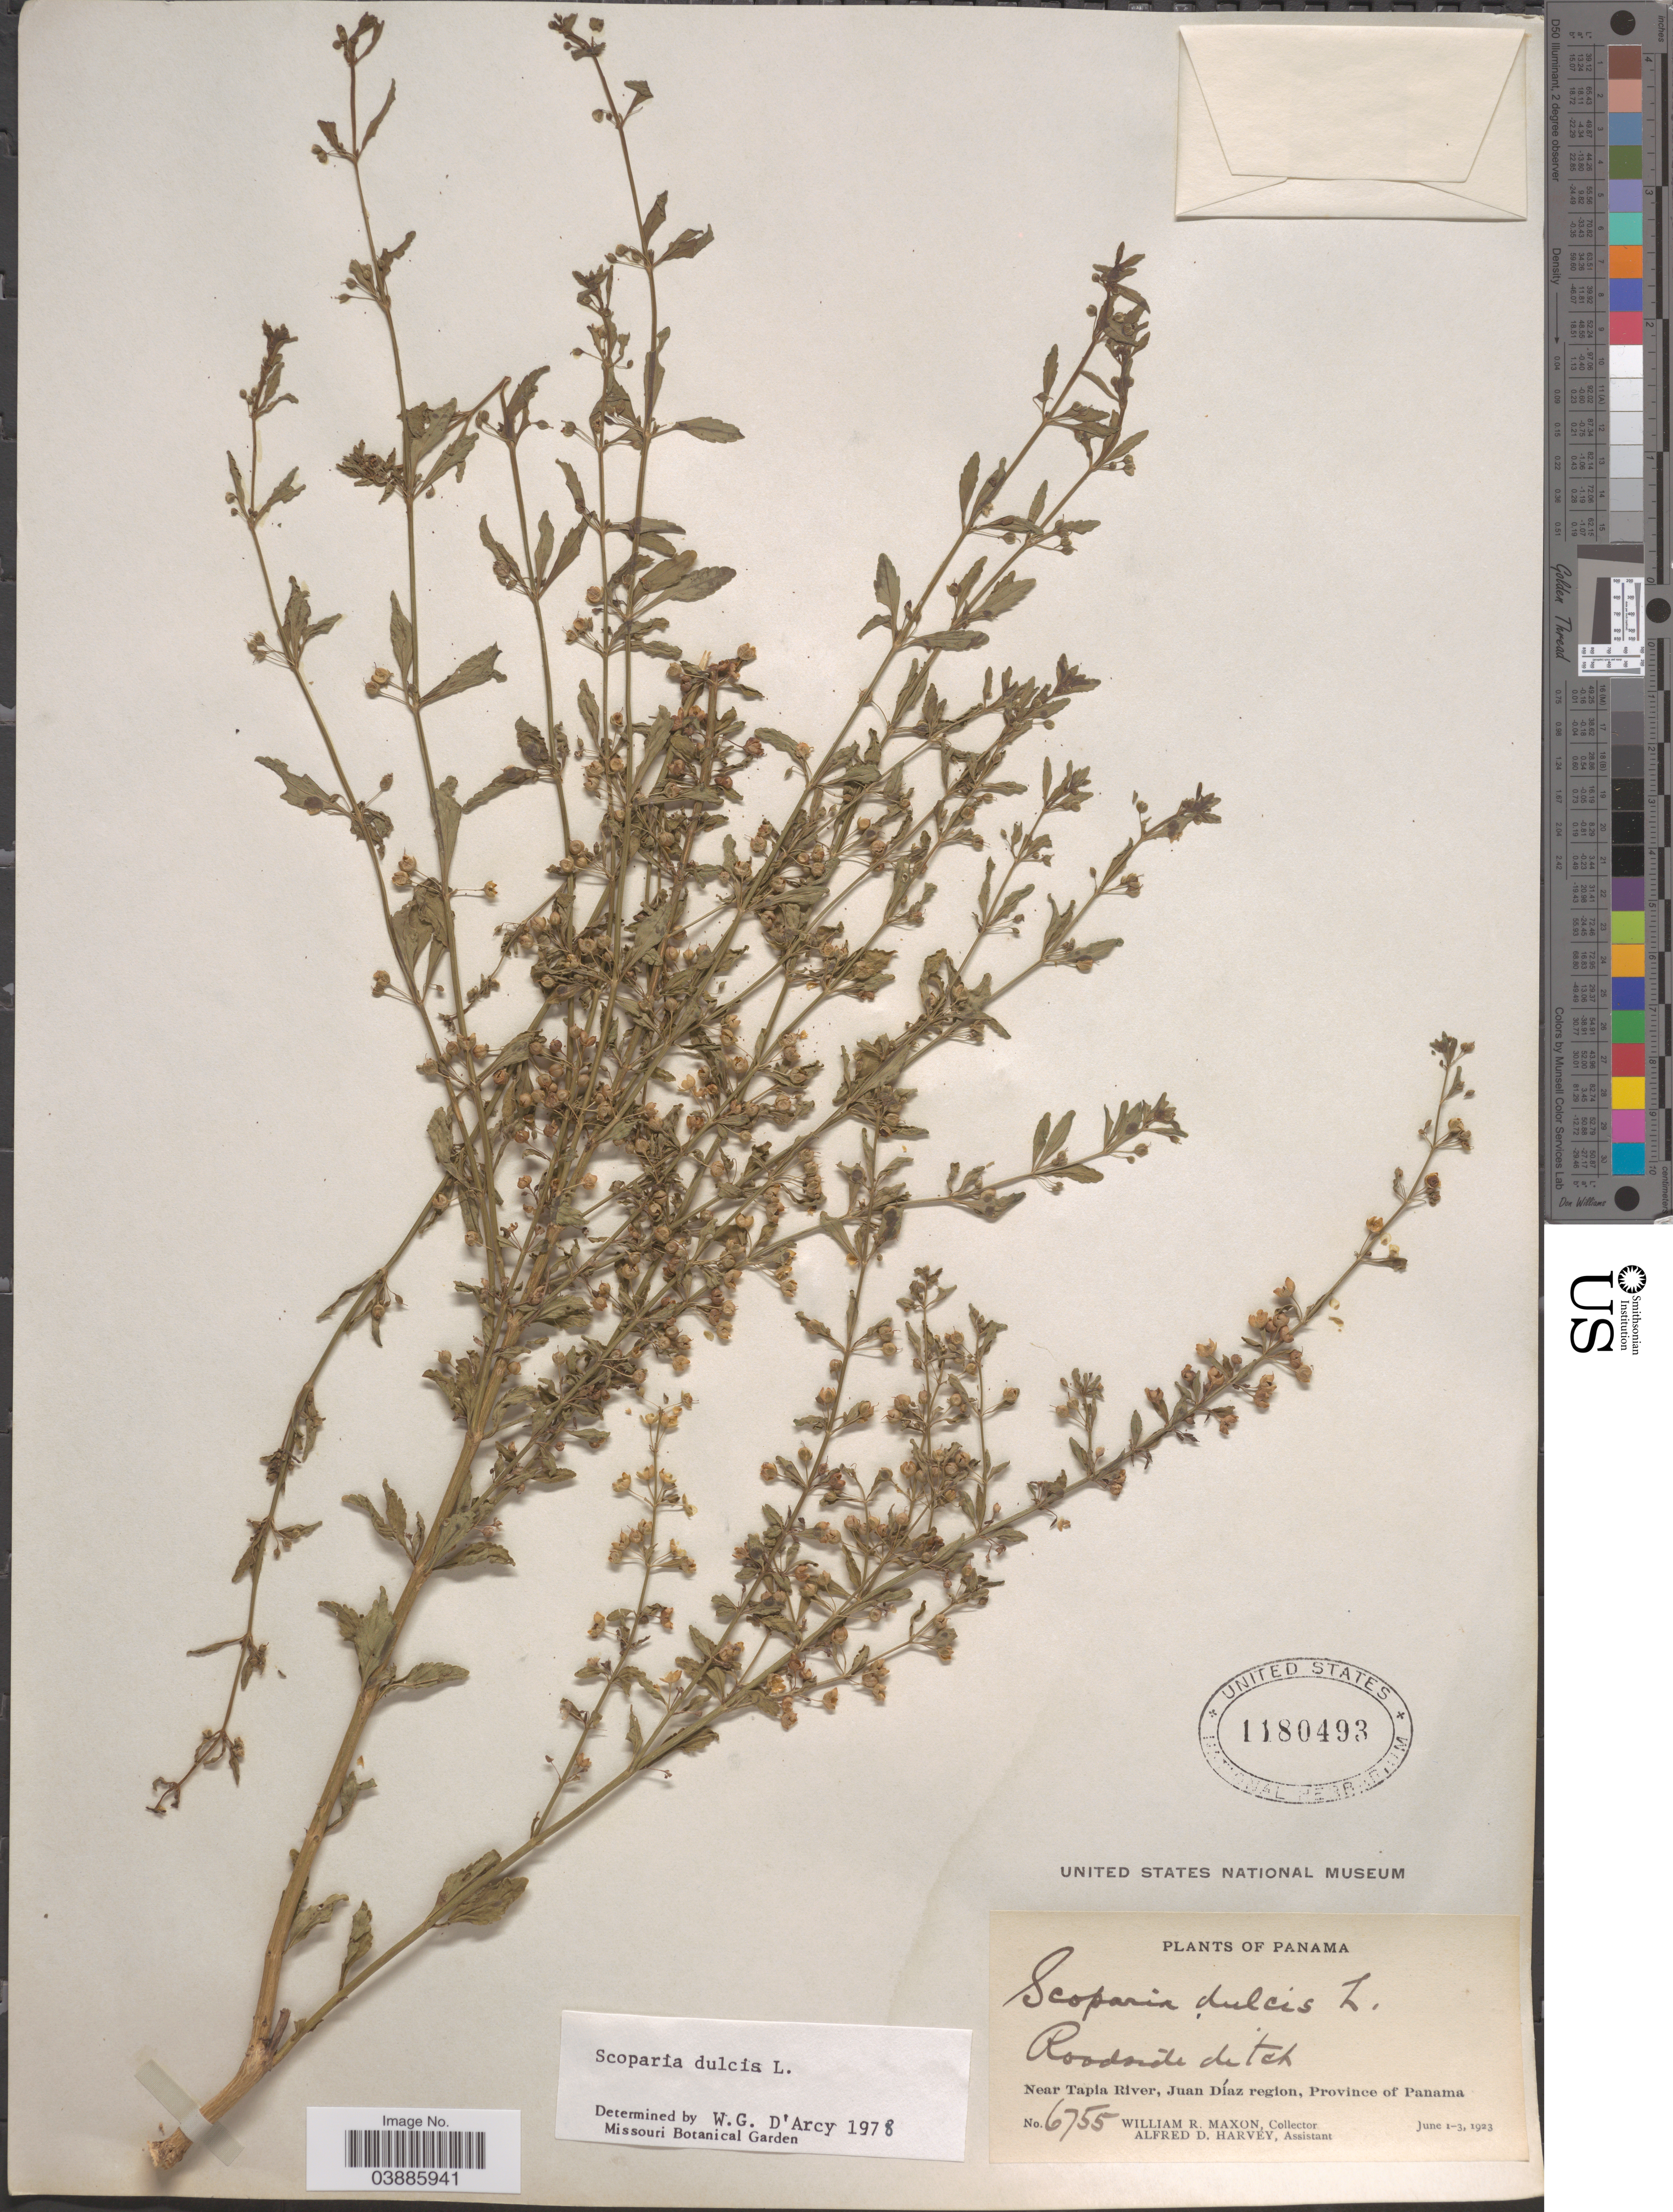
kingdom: Plantae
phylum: Tracheophyta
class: Magnoliopsida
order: Lamiales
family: Plantaginaceae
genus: Scoparia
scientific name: Scoparia dulcis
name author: L.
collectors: W. R. Maxon & A. D. Harvey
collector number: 6755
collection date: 1923-06-01/1923-06-03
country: Panama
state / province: Panamá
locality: Near Tapia River, Juan Díaz region.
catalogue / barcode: US 1180493